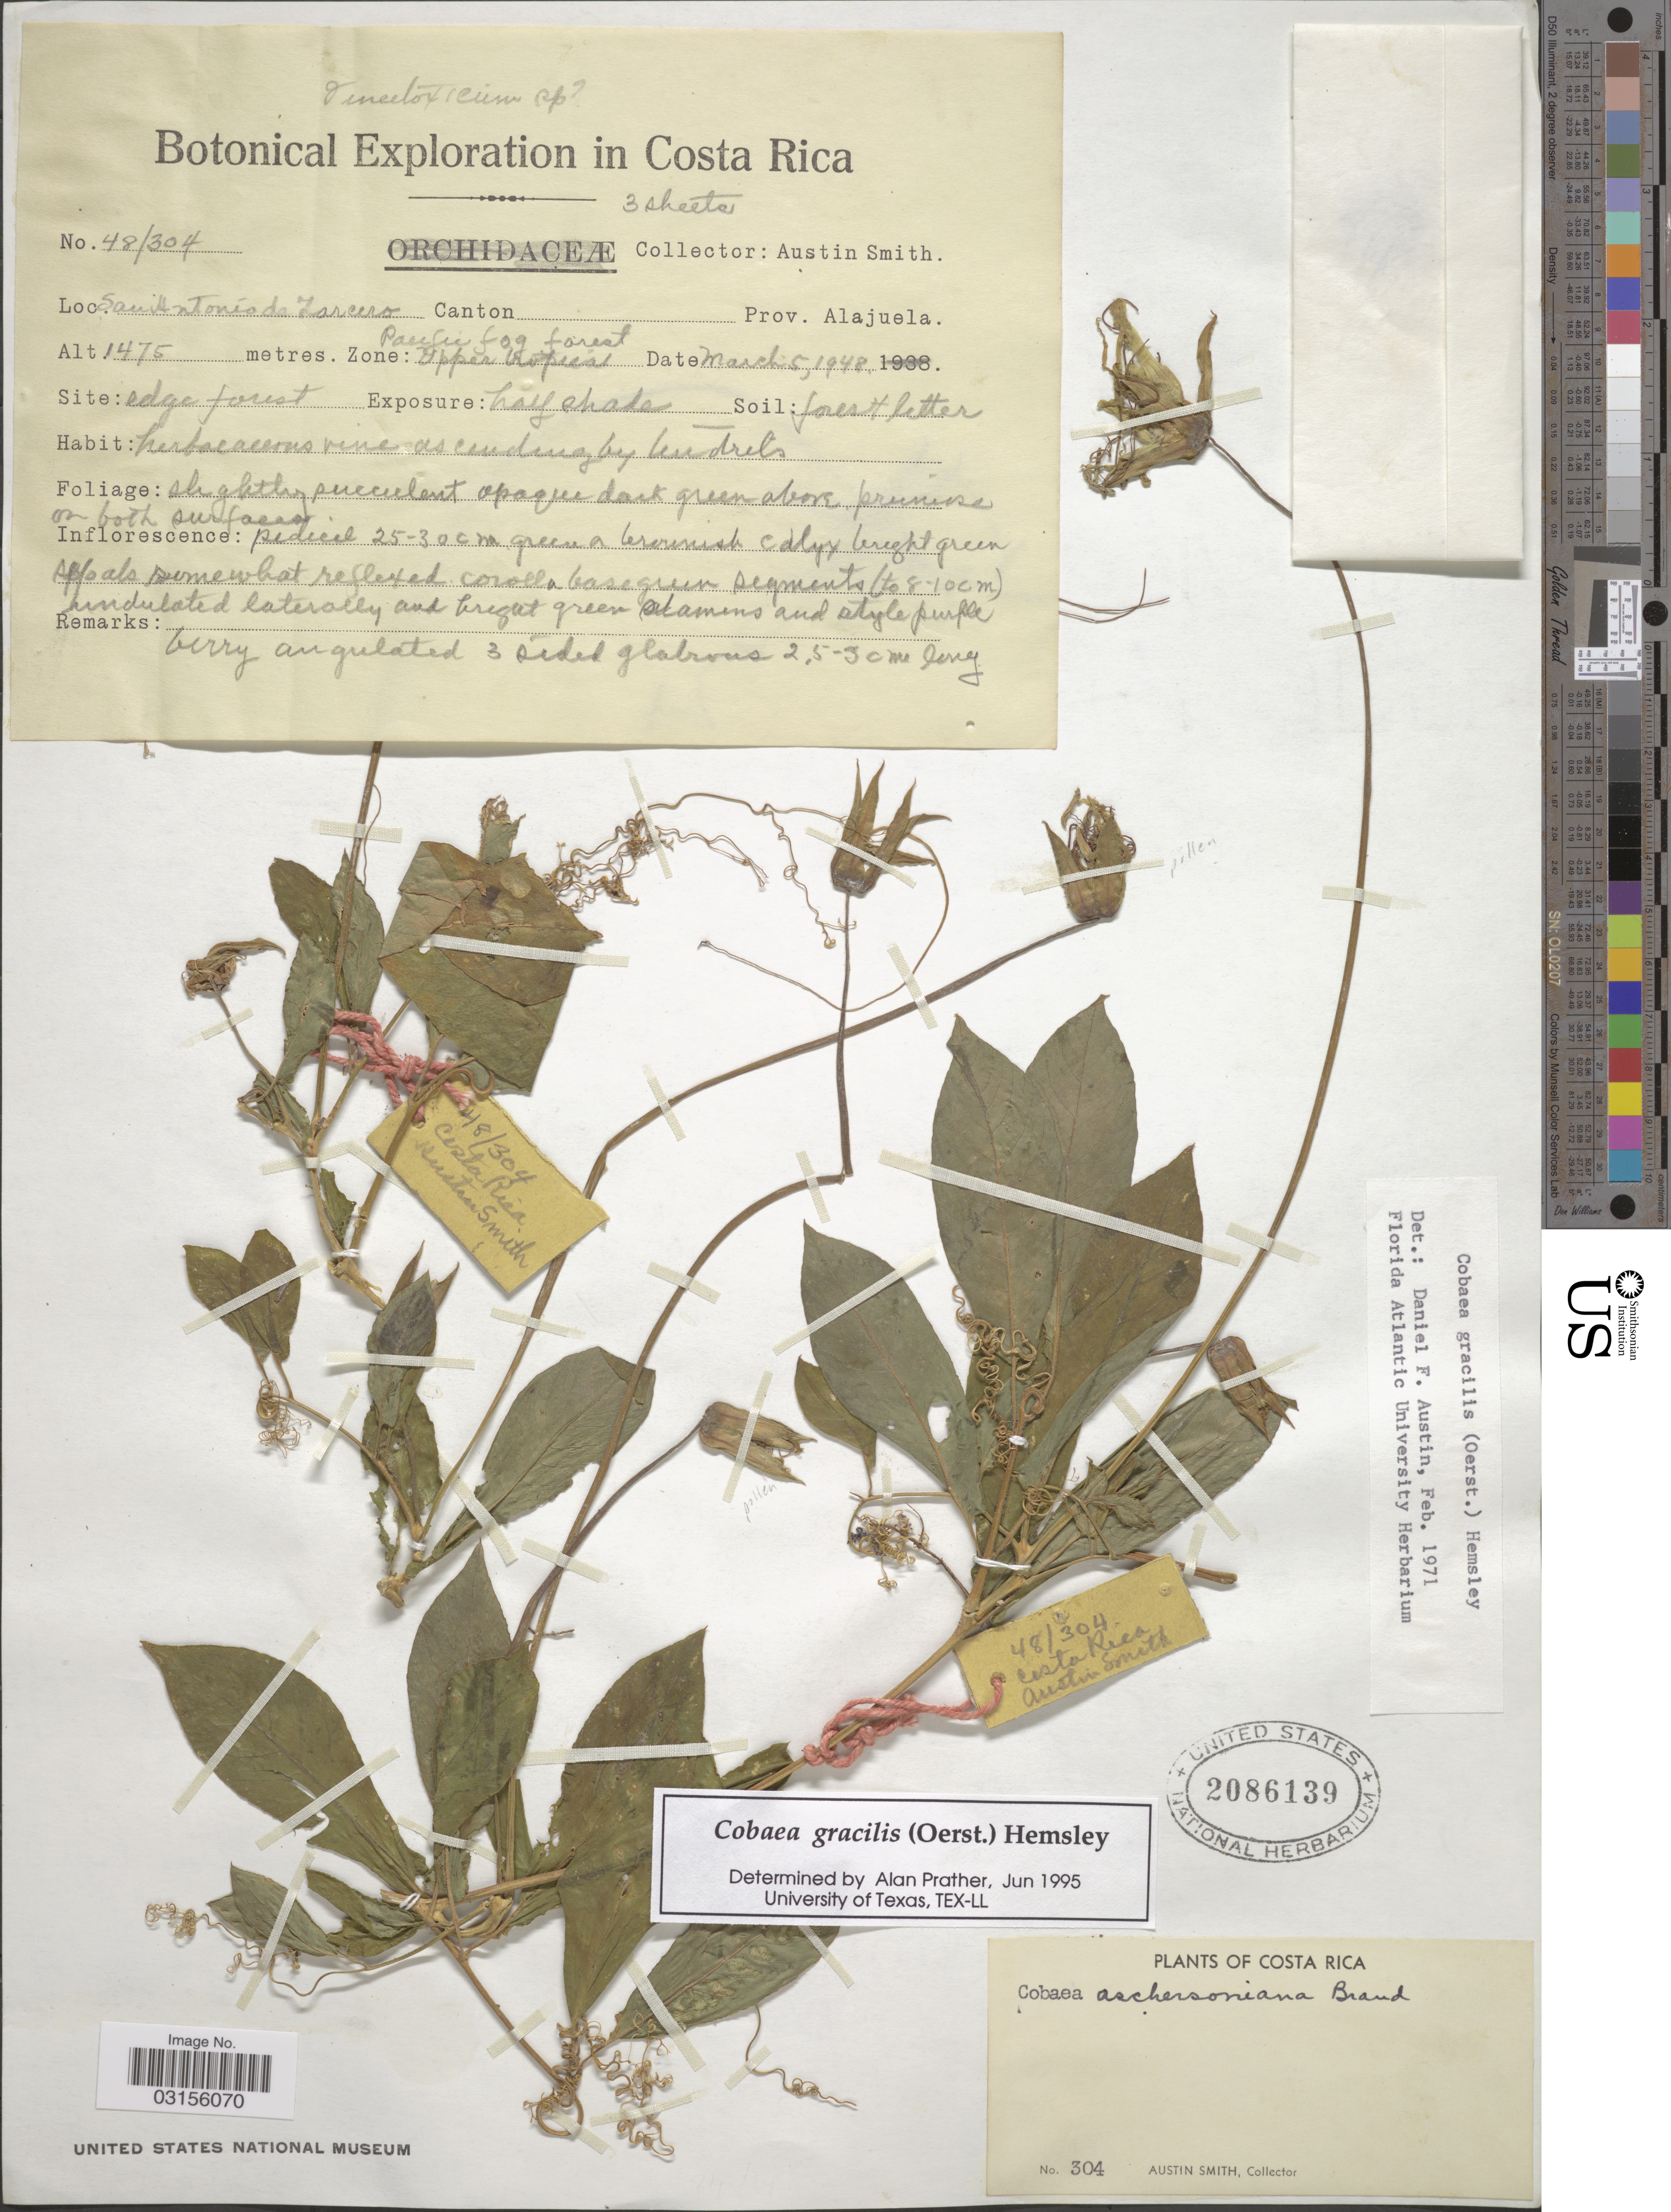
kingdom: Plantae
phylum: Tracheophyta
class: Magnoliopsida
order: Ericales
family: Polemoniaceae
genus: Cobaea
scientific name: Cobaea gracilis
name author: (Oerst.) Hemsl.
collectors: Aust P. Smith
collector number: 48/304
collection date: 1948-03-05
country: Costa Rica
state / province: Alajuela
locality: San Antonéo de Zarcero. Zone: Pacific fog forest upper tropical.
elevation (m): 1475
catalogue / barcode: US 2086139